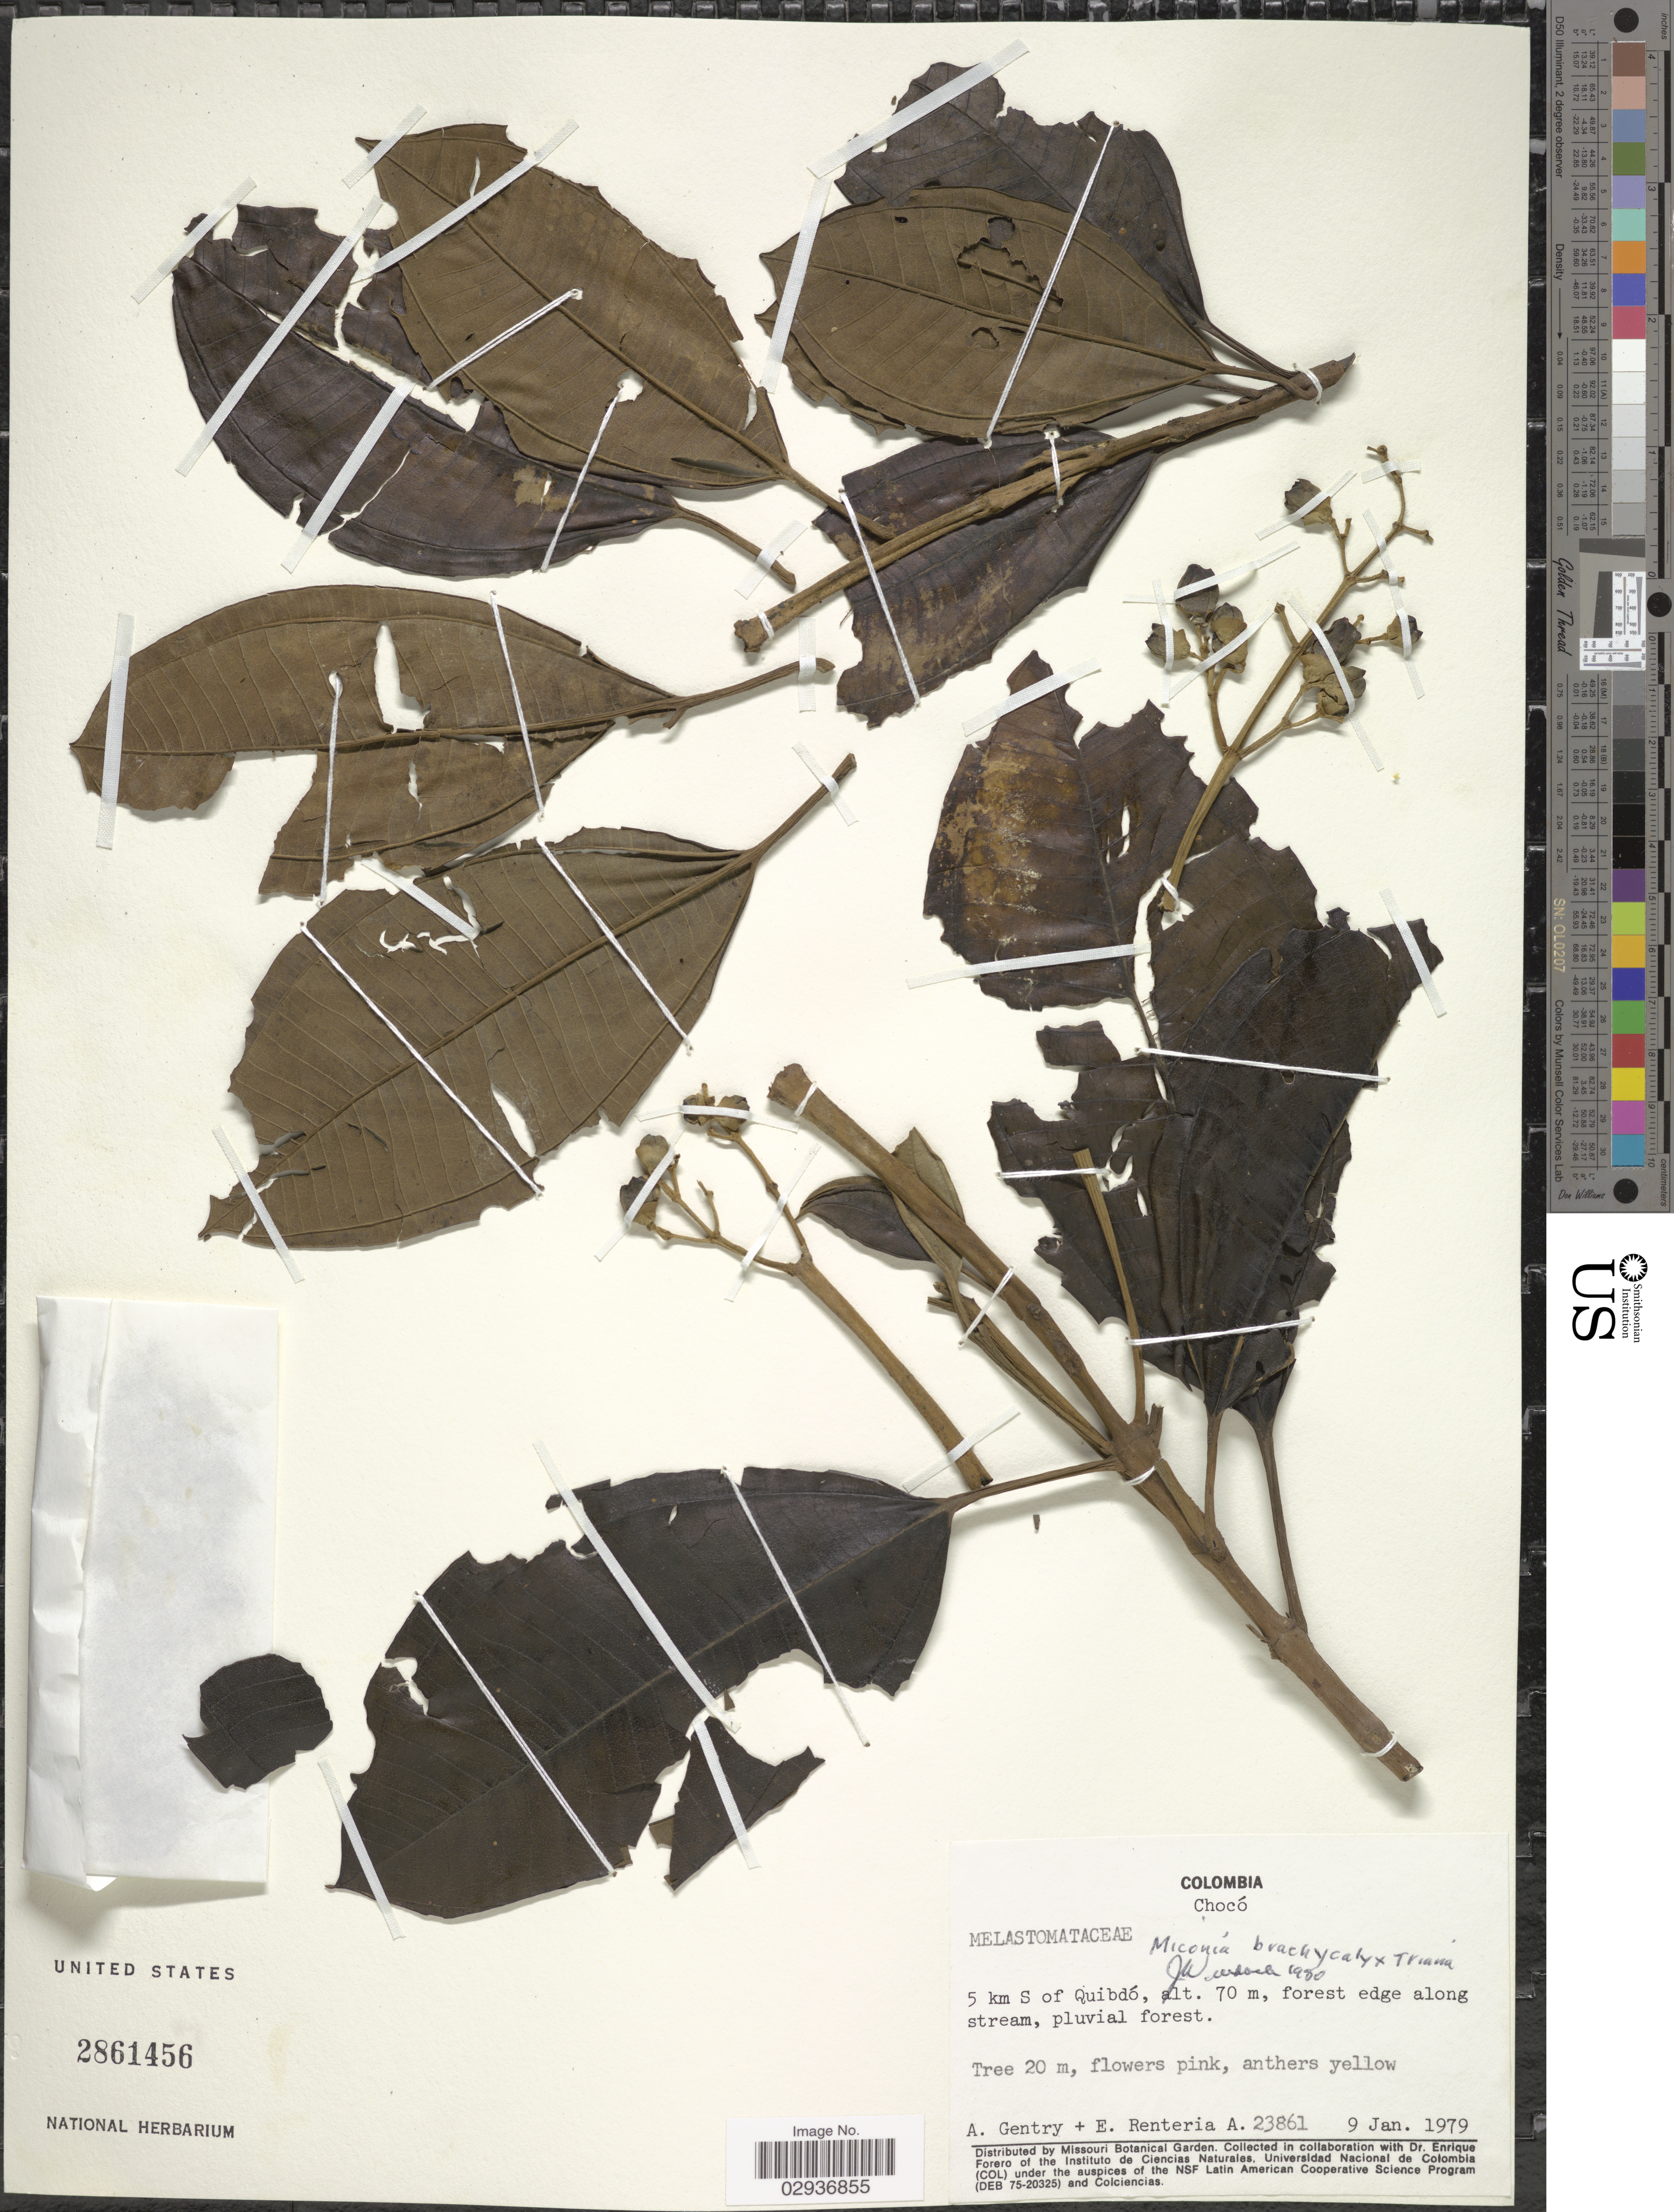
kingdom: Plantae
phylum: Tracheophyta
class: Magnoliopsida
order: Myrtales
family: Melastomataceae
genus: Miconia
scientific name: Miconia brachycalyx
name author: Triana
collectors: A. H. Gentry & E. Renteria A.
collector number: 23861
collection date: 1979-01-09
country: Colombia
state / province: Chocó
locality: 5 km S of Quibdó.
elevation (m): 70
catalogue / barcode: US 2861456